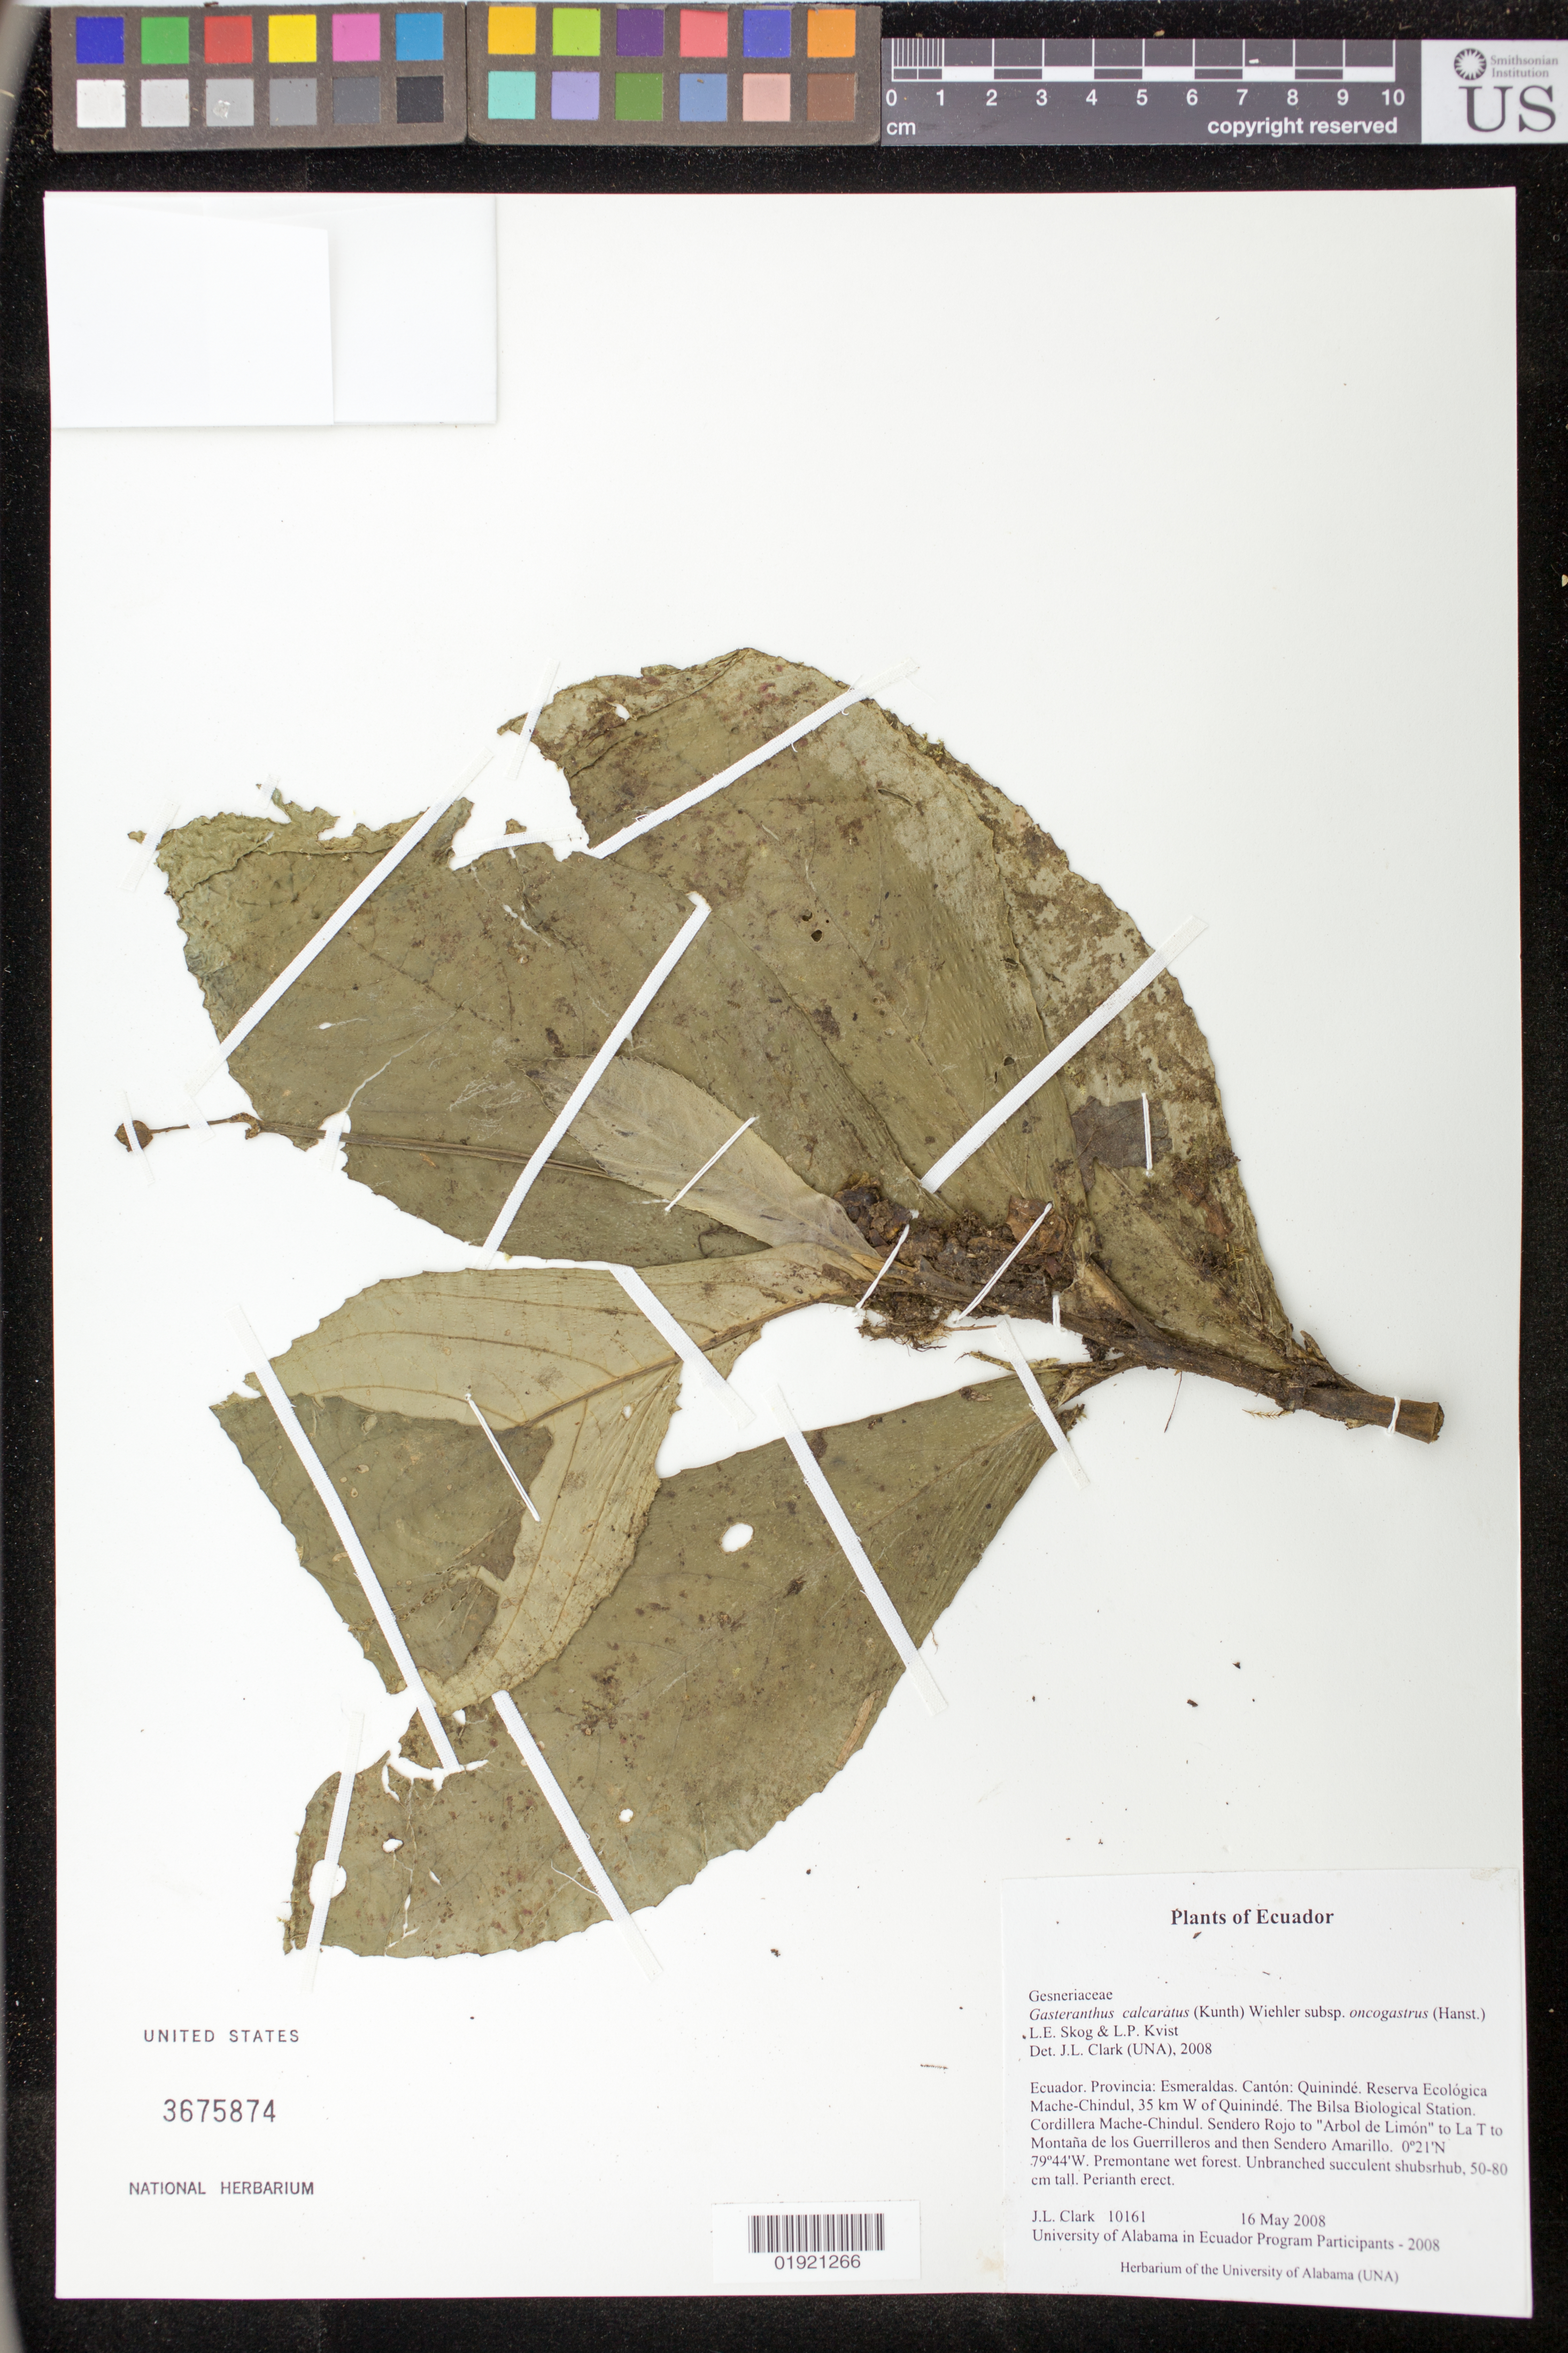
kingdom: Plantae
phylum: Tracheophyta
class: Magnoliopsida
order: Lamiales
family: Gesneriaceae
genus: Gasteranthus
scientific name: Gasteranthus calcaratus subsp. oncogastrus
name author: (Hanst.) L.E. Skog & L.P. Kvist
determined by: Clark, J. L.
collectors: J. L. Clark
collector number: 10161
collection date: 2008-05-16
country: Ecuador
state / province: Esmeraldas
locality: Canton: Quininde. Reserva Ecologica Mache-Chindul, 35 km W of Quininde. The Bilsa Biological Station. Cordillera Mache-Chindul. Sendero Rojo to "Arbol de Limon" to La T to Montana de los Guerrilleros and then Sendero Amarillo.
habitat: Premontane wet forest.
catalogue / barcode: US 3675874